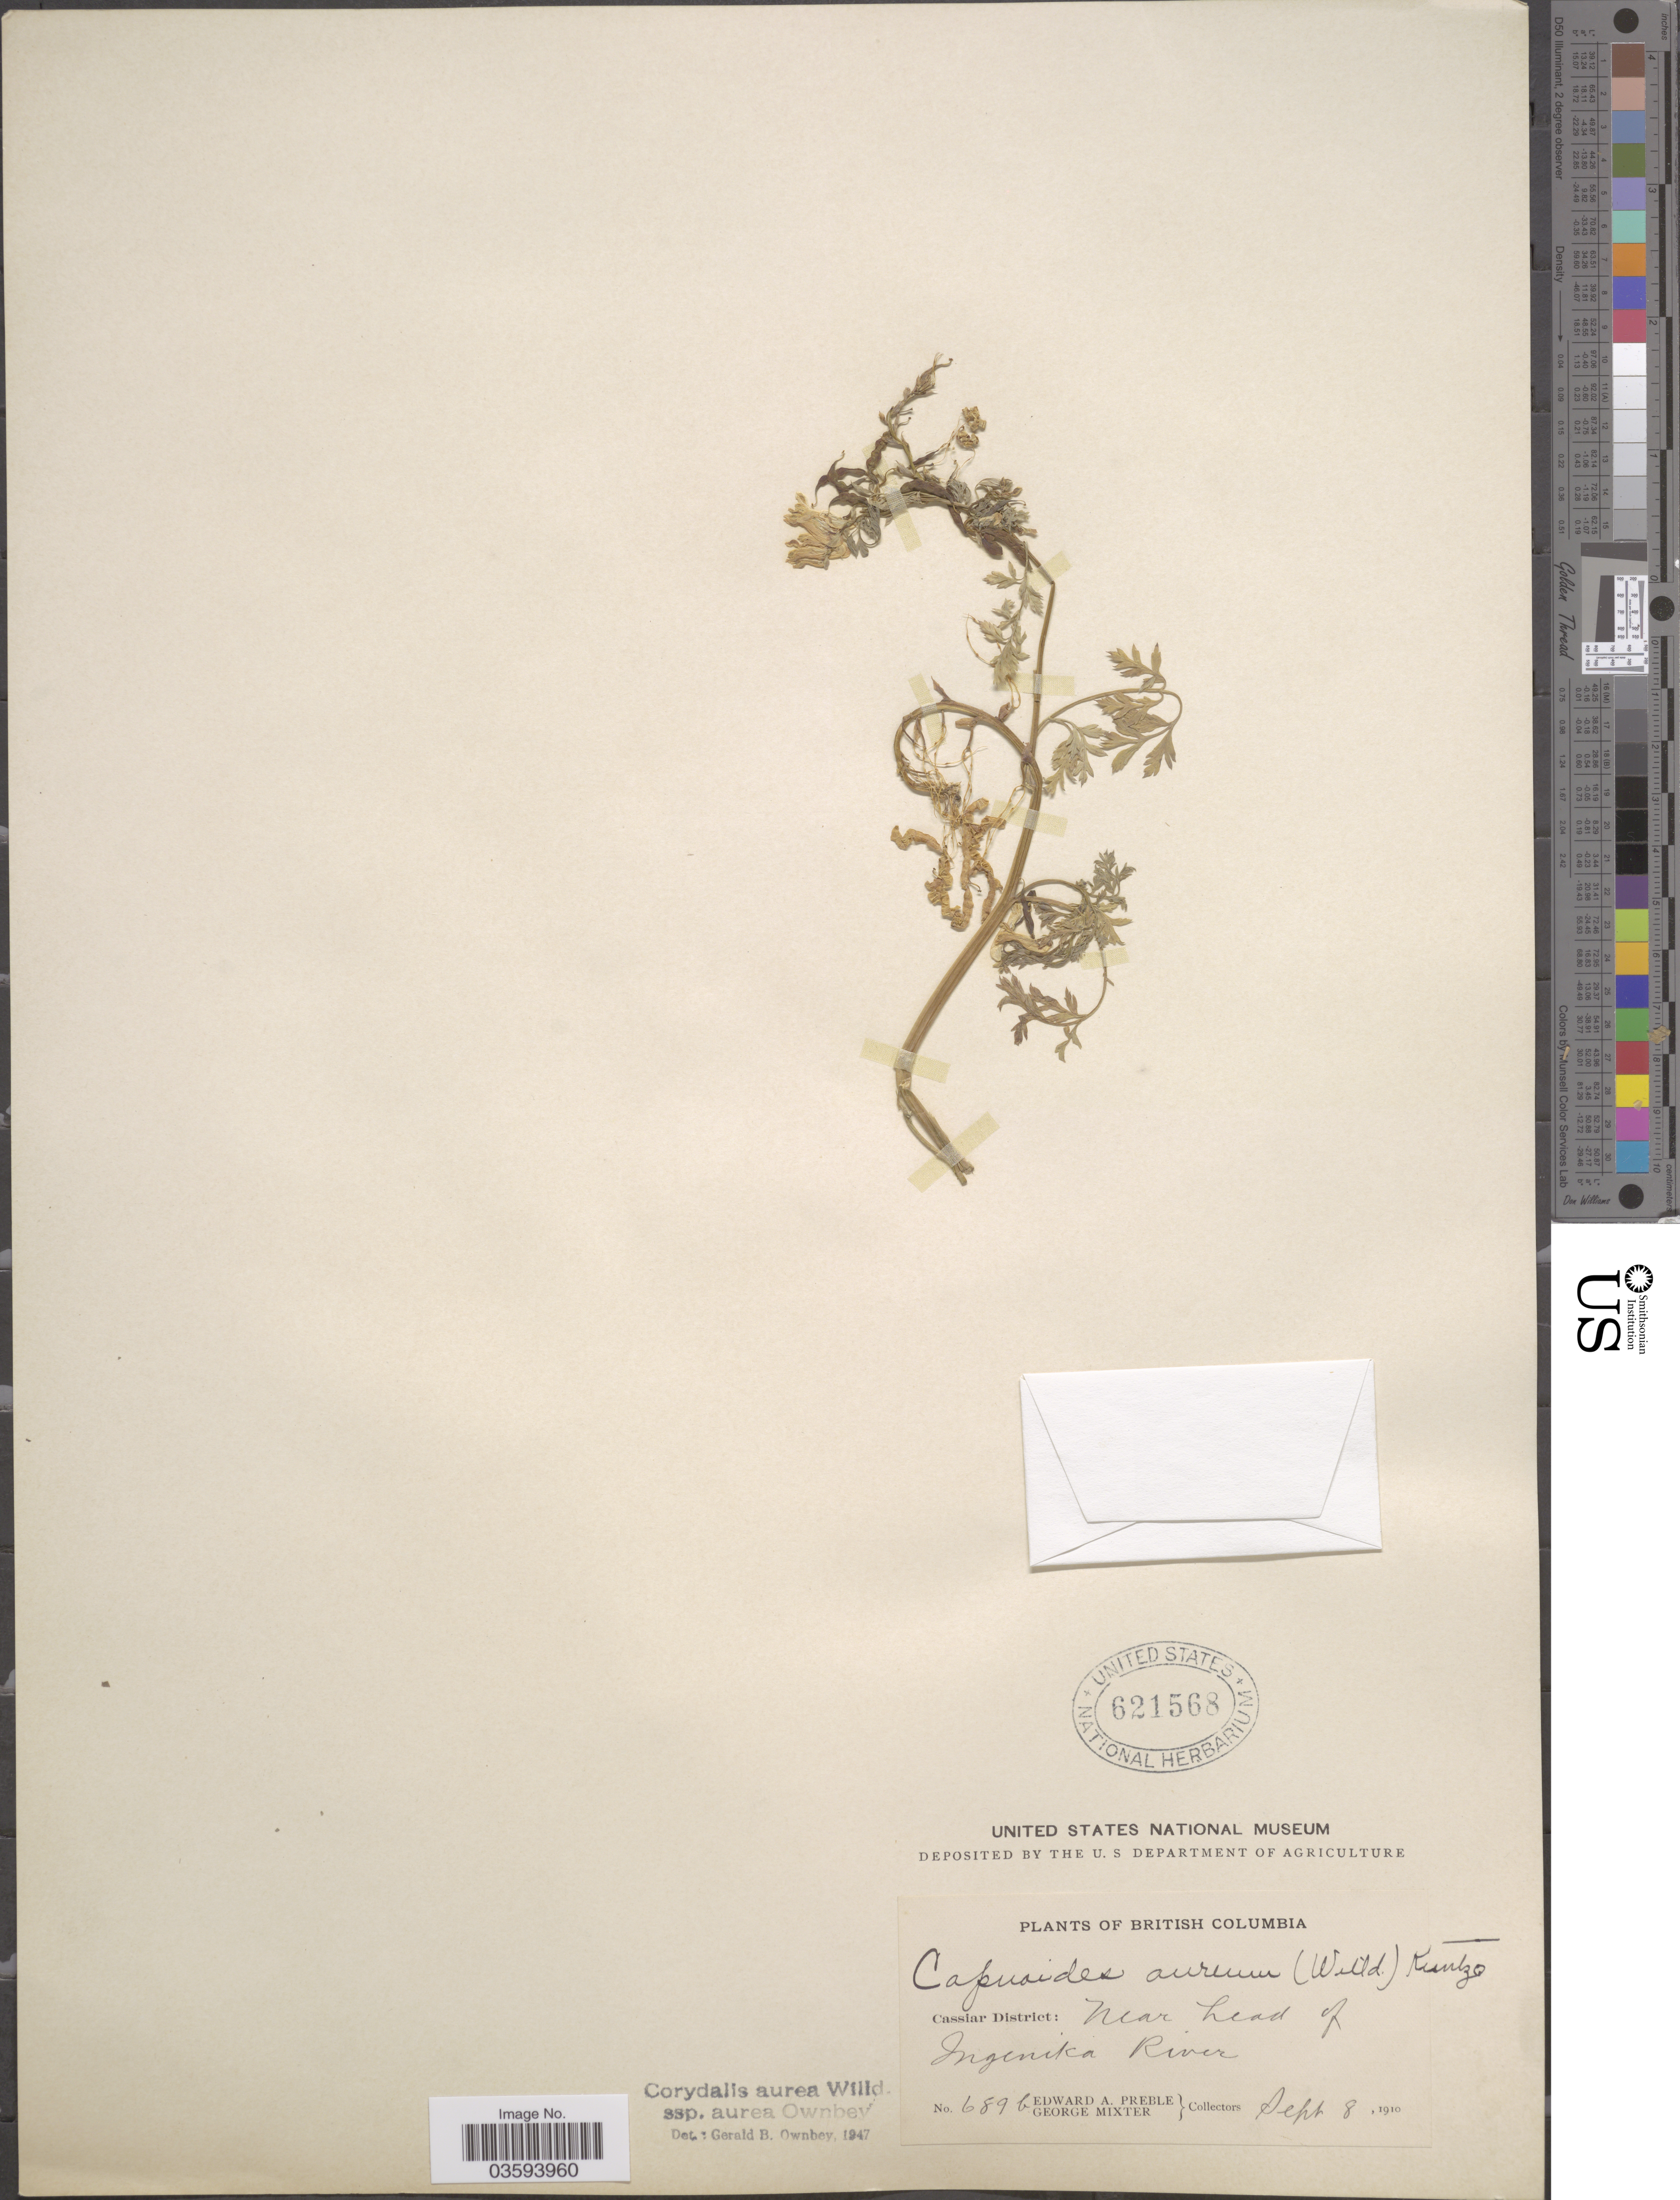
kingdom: Plantae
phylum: Tracheophyta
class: Magnoliopsida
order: Ranunculales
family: Papaveraceae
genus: Corydalis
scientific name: Corydalis aurea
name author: Willd.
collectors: E. Preble & G. Mixter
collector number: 689b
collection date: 1910-09-08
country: Canada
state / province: British Columbia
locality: Cassiar District: Near head of Ingenika River.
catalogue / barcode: US 621568